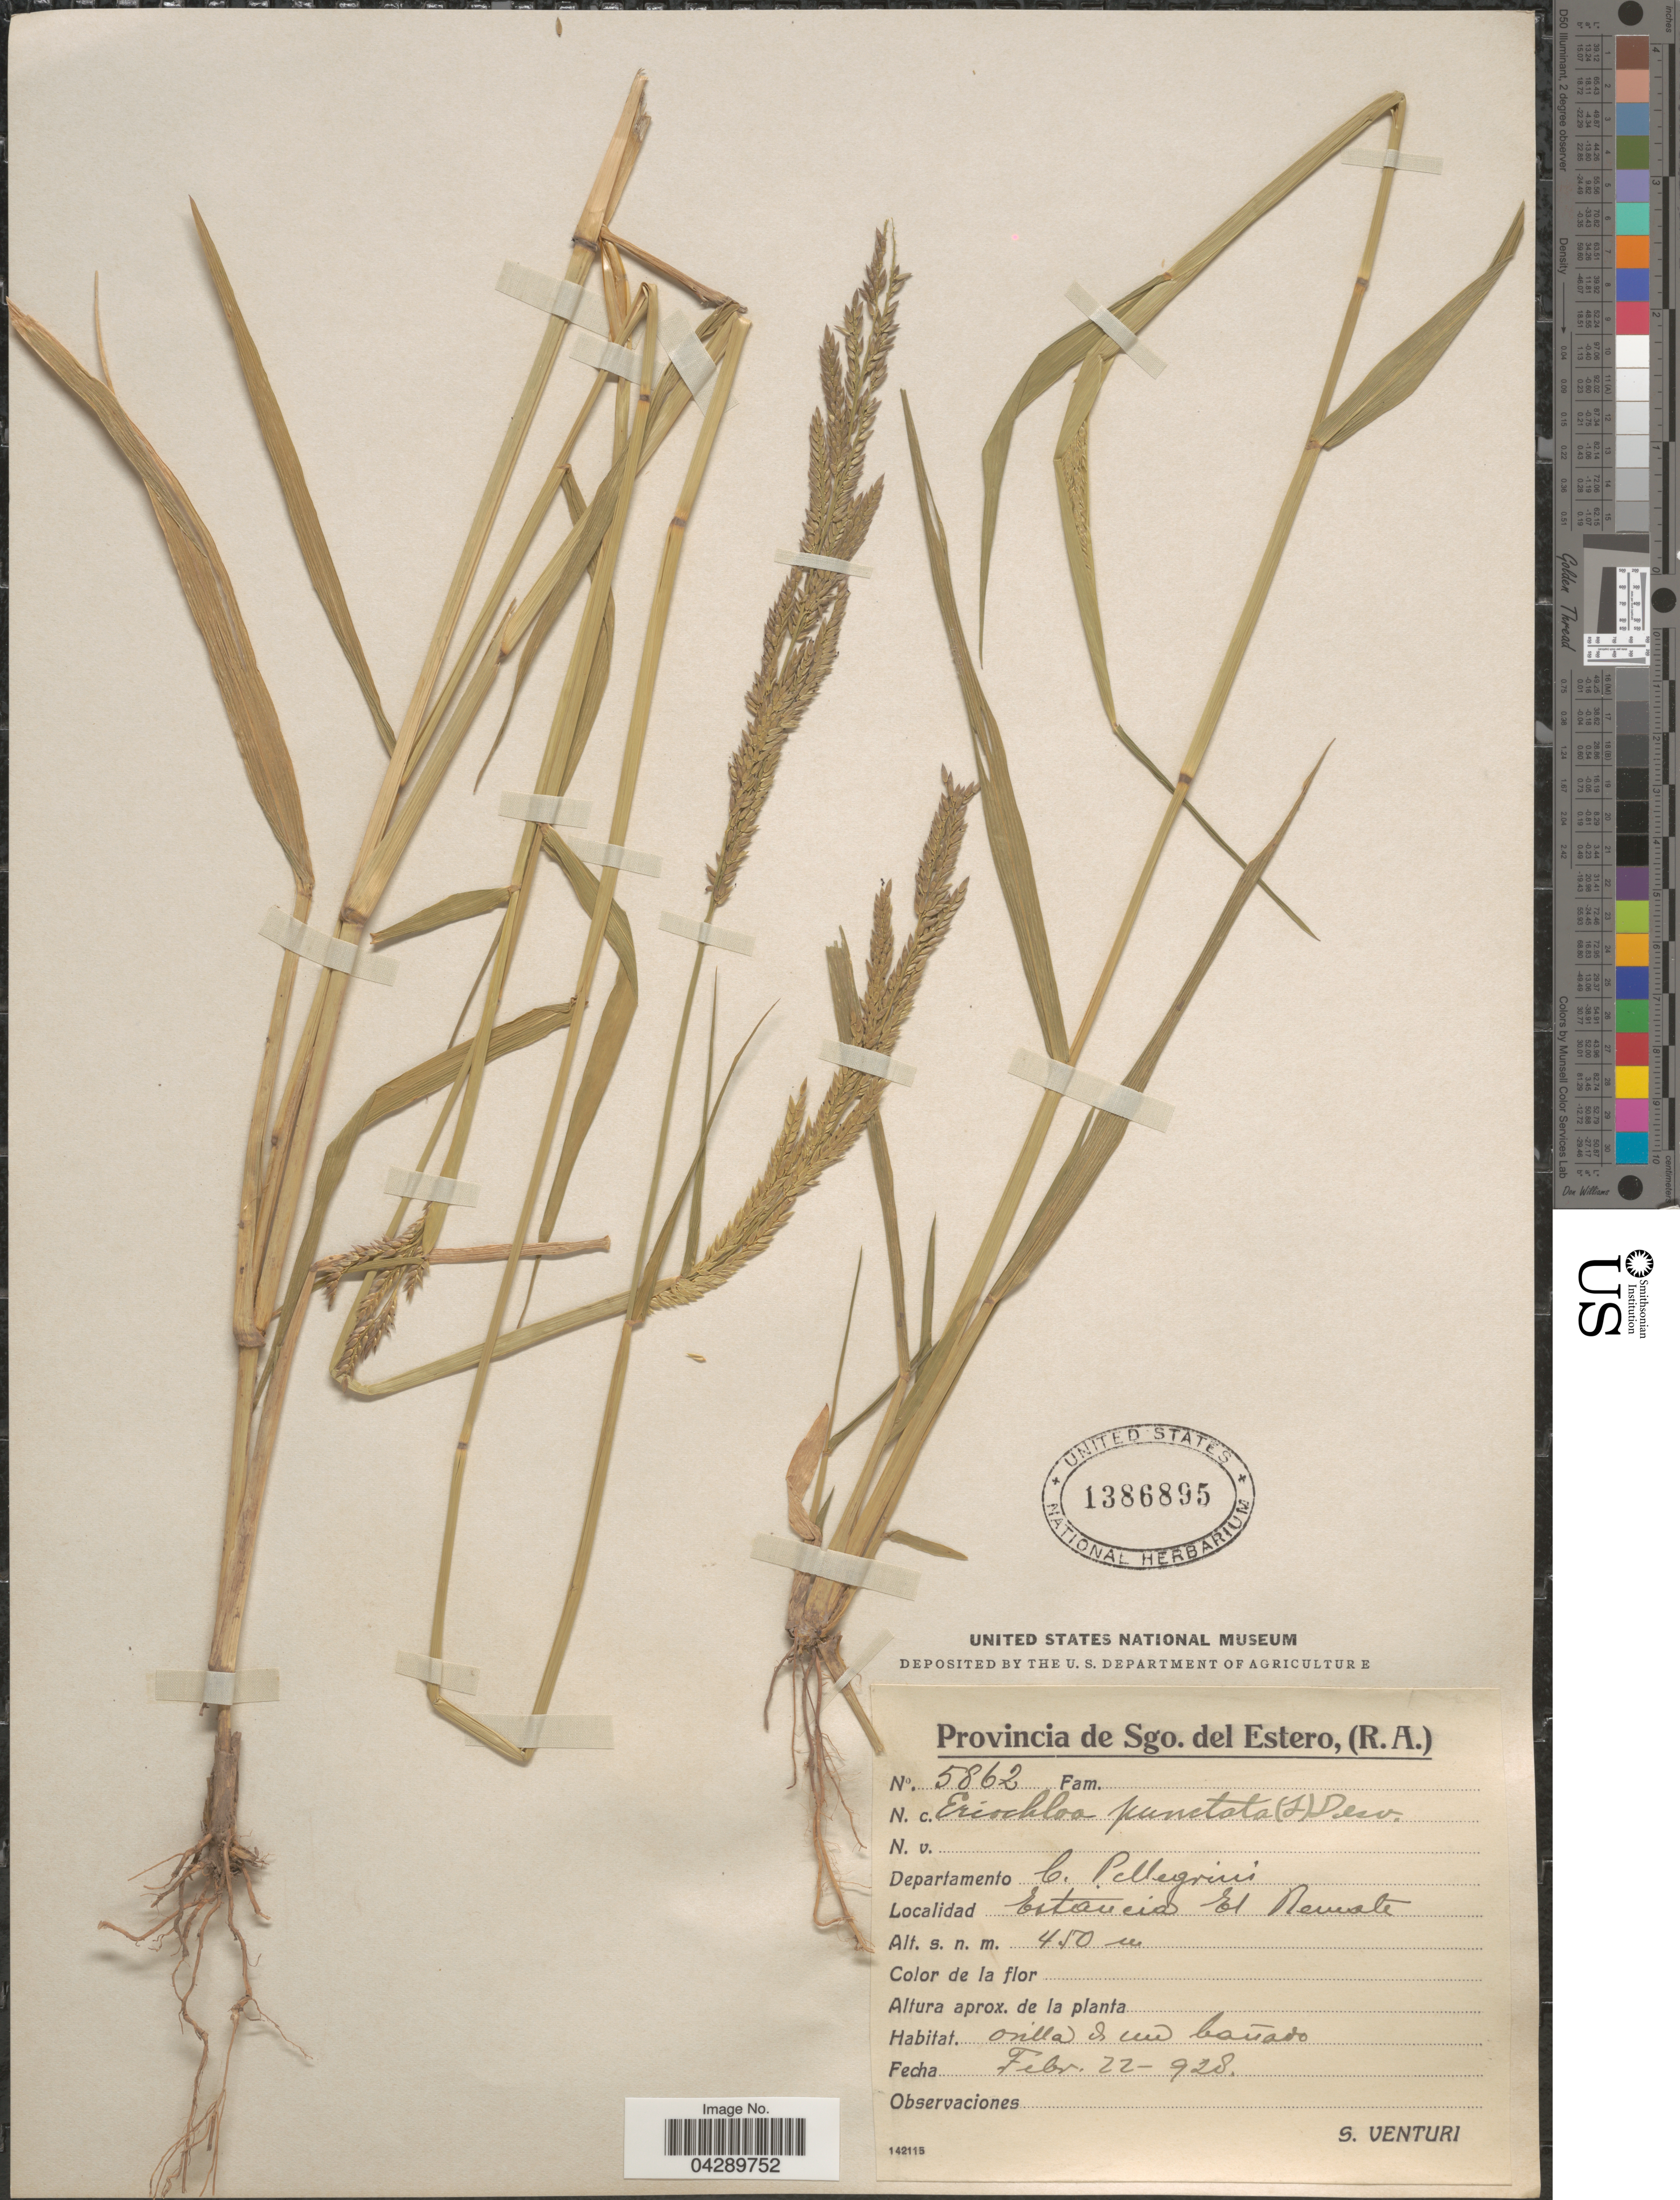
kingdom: Plantae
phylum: Tracheophyta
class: Liliopsida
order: Poales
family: Poaceae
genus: Eriochloa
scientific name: Eriochloa punctata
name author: (L.) Desv. ex Ham.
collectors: S. Venturi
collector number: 5862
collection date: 1928-02-22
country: Argentina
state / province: Santiago del Estero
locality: Departamento C. Pellegrini. Estancia El Remate.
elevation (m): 450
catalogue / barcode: US 1386895